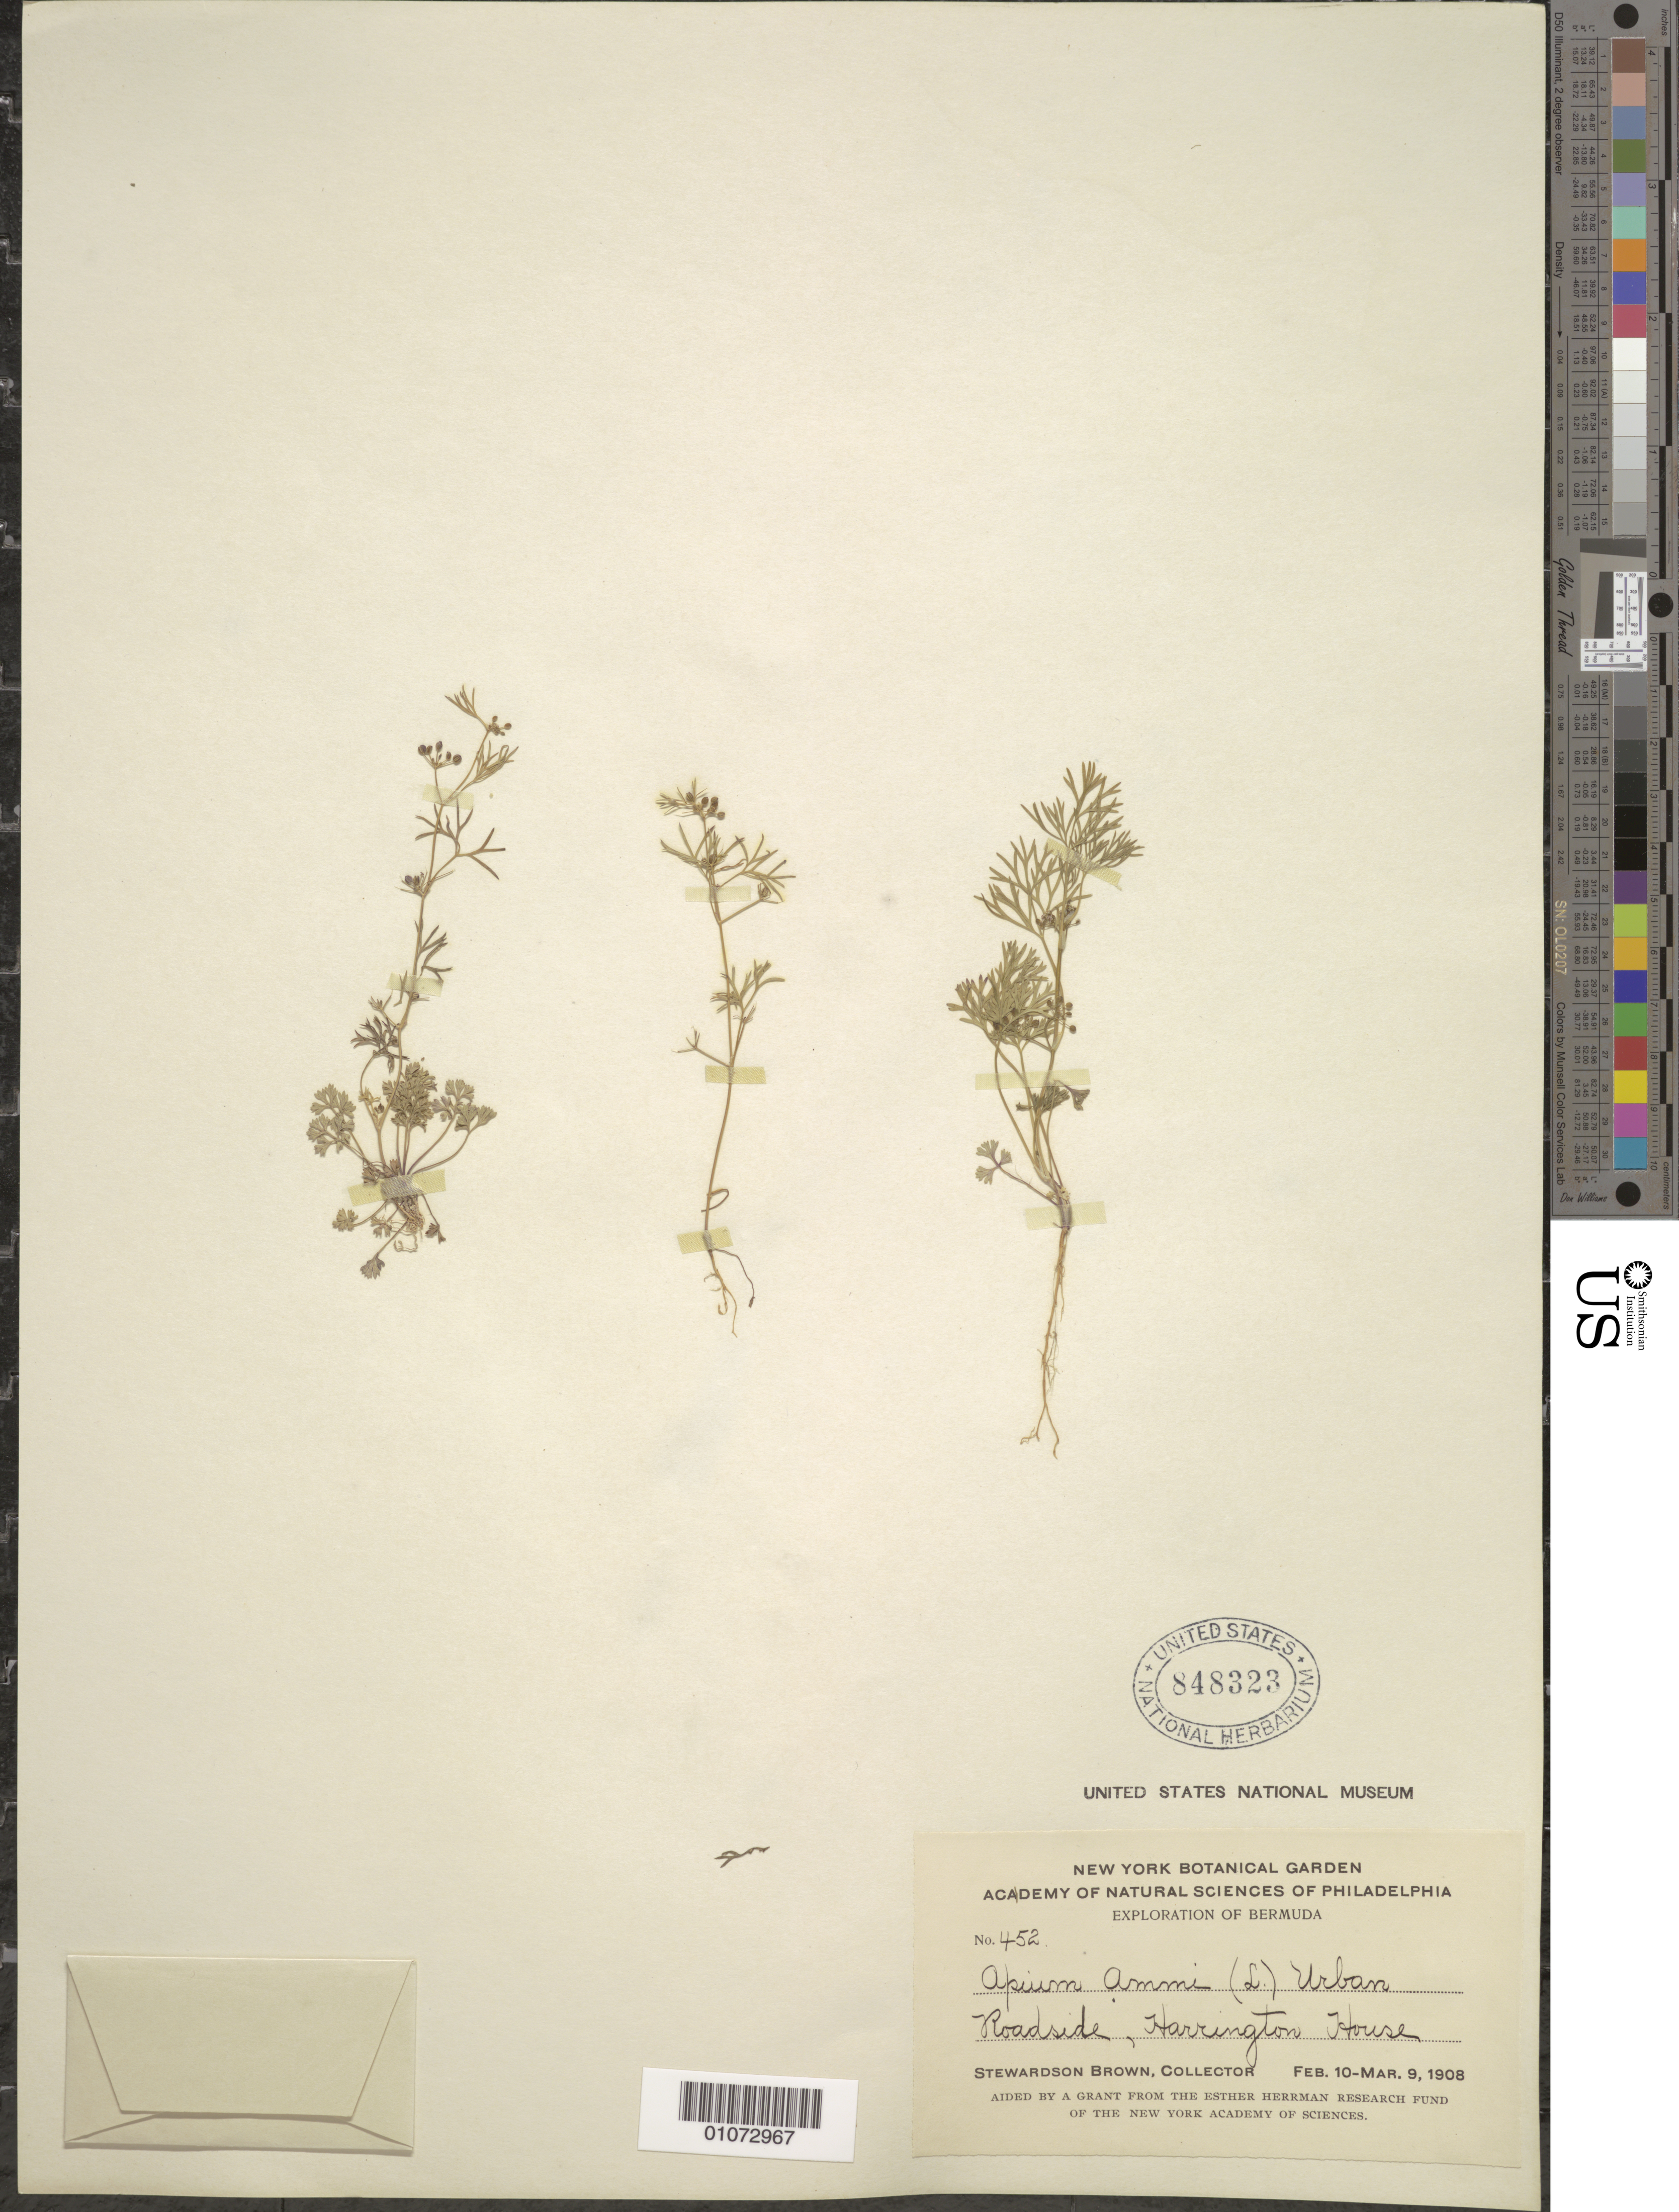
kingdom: Plantae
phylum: Tracheophyta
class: Magnoliopsida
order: Apiales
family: Apiaceae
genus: Apium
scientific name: Apium ammi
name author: (Jacq.) Urb.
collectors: S. Brown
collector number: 452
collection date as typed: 10 Feb 1908 to 09 Mar 1908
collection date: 1908-02-10/1908-03-09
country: Bermuda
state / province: Hamilton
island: Bermuda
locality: Roadside, Harrington House.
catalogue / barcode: US 848323